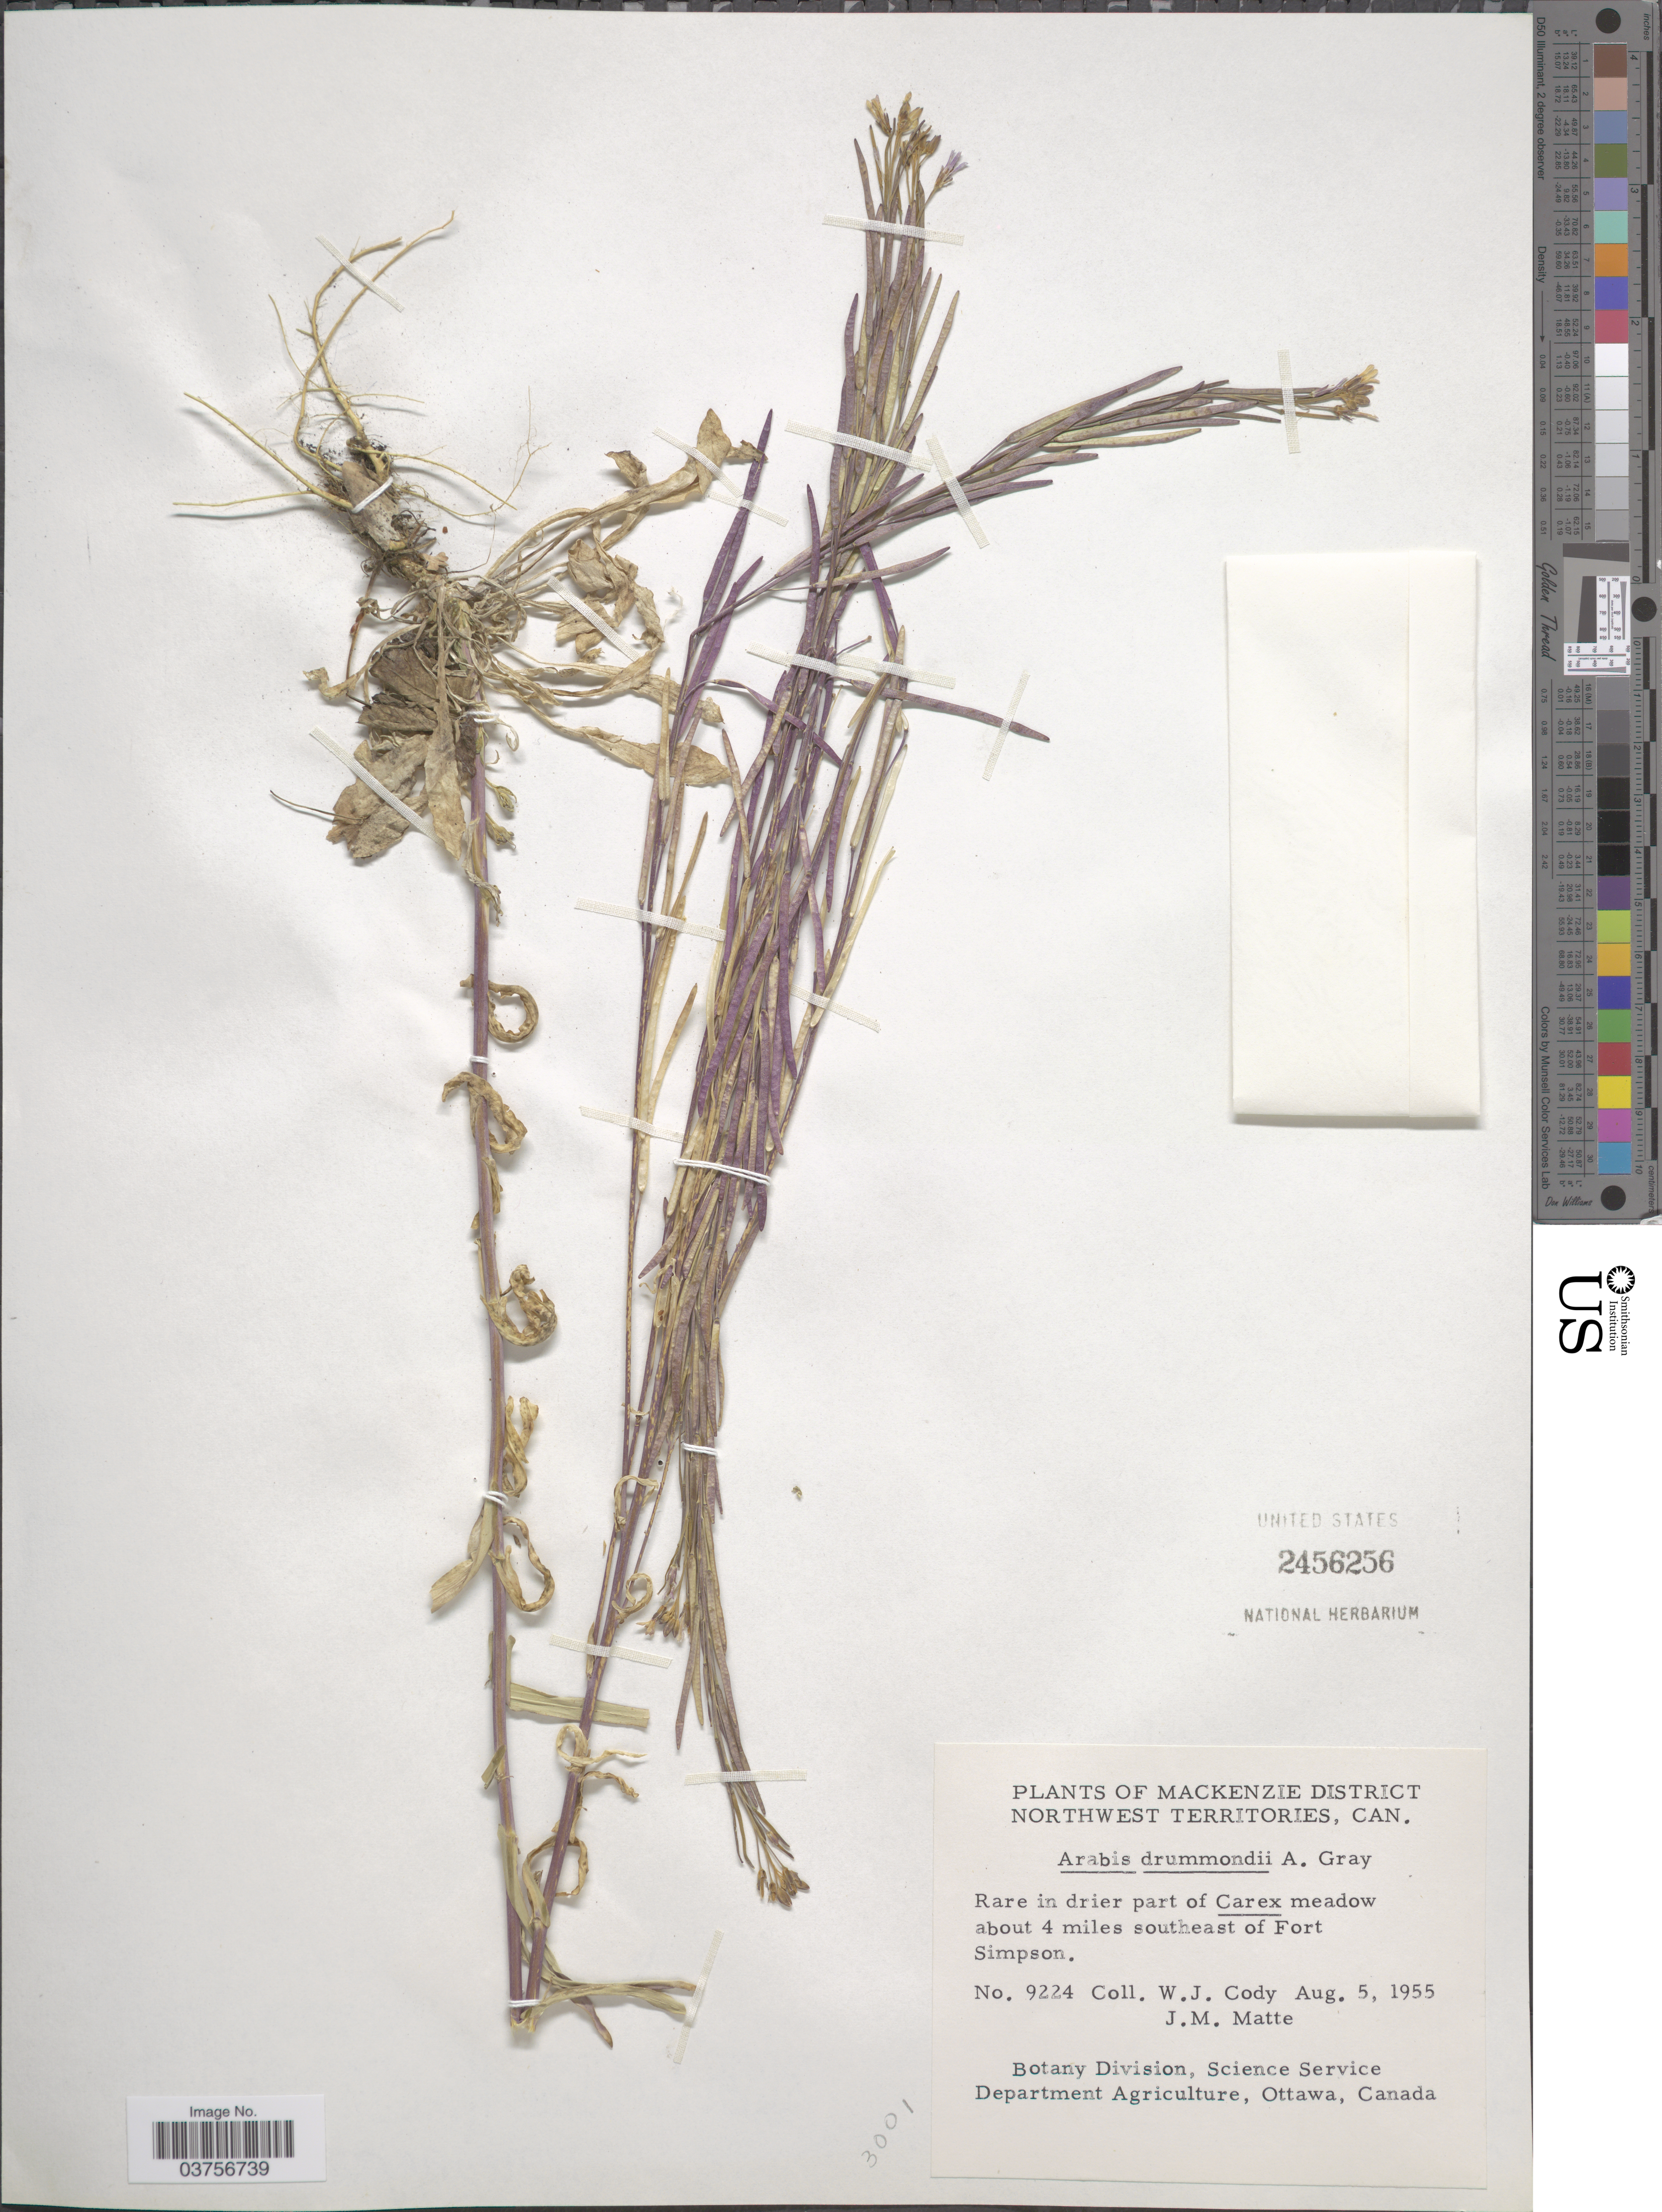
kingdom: Plantae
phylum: Tracheophyta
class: Magnoliopsida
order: Brassicales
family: Brassicaceae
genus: Arabis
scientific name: Arabis drummondii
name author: A. Gray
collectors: W. Cody & J. Matte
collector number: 9224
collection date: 1955-08-05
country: Canada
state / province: Northwest Territories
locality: Mackenzie District. About 4 miles southeast of Fort Simpson.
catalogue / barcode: US 2456256